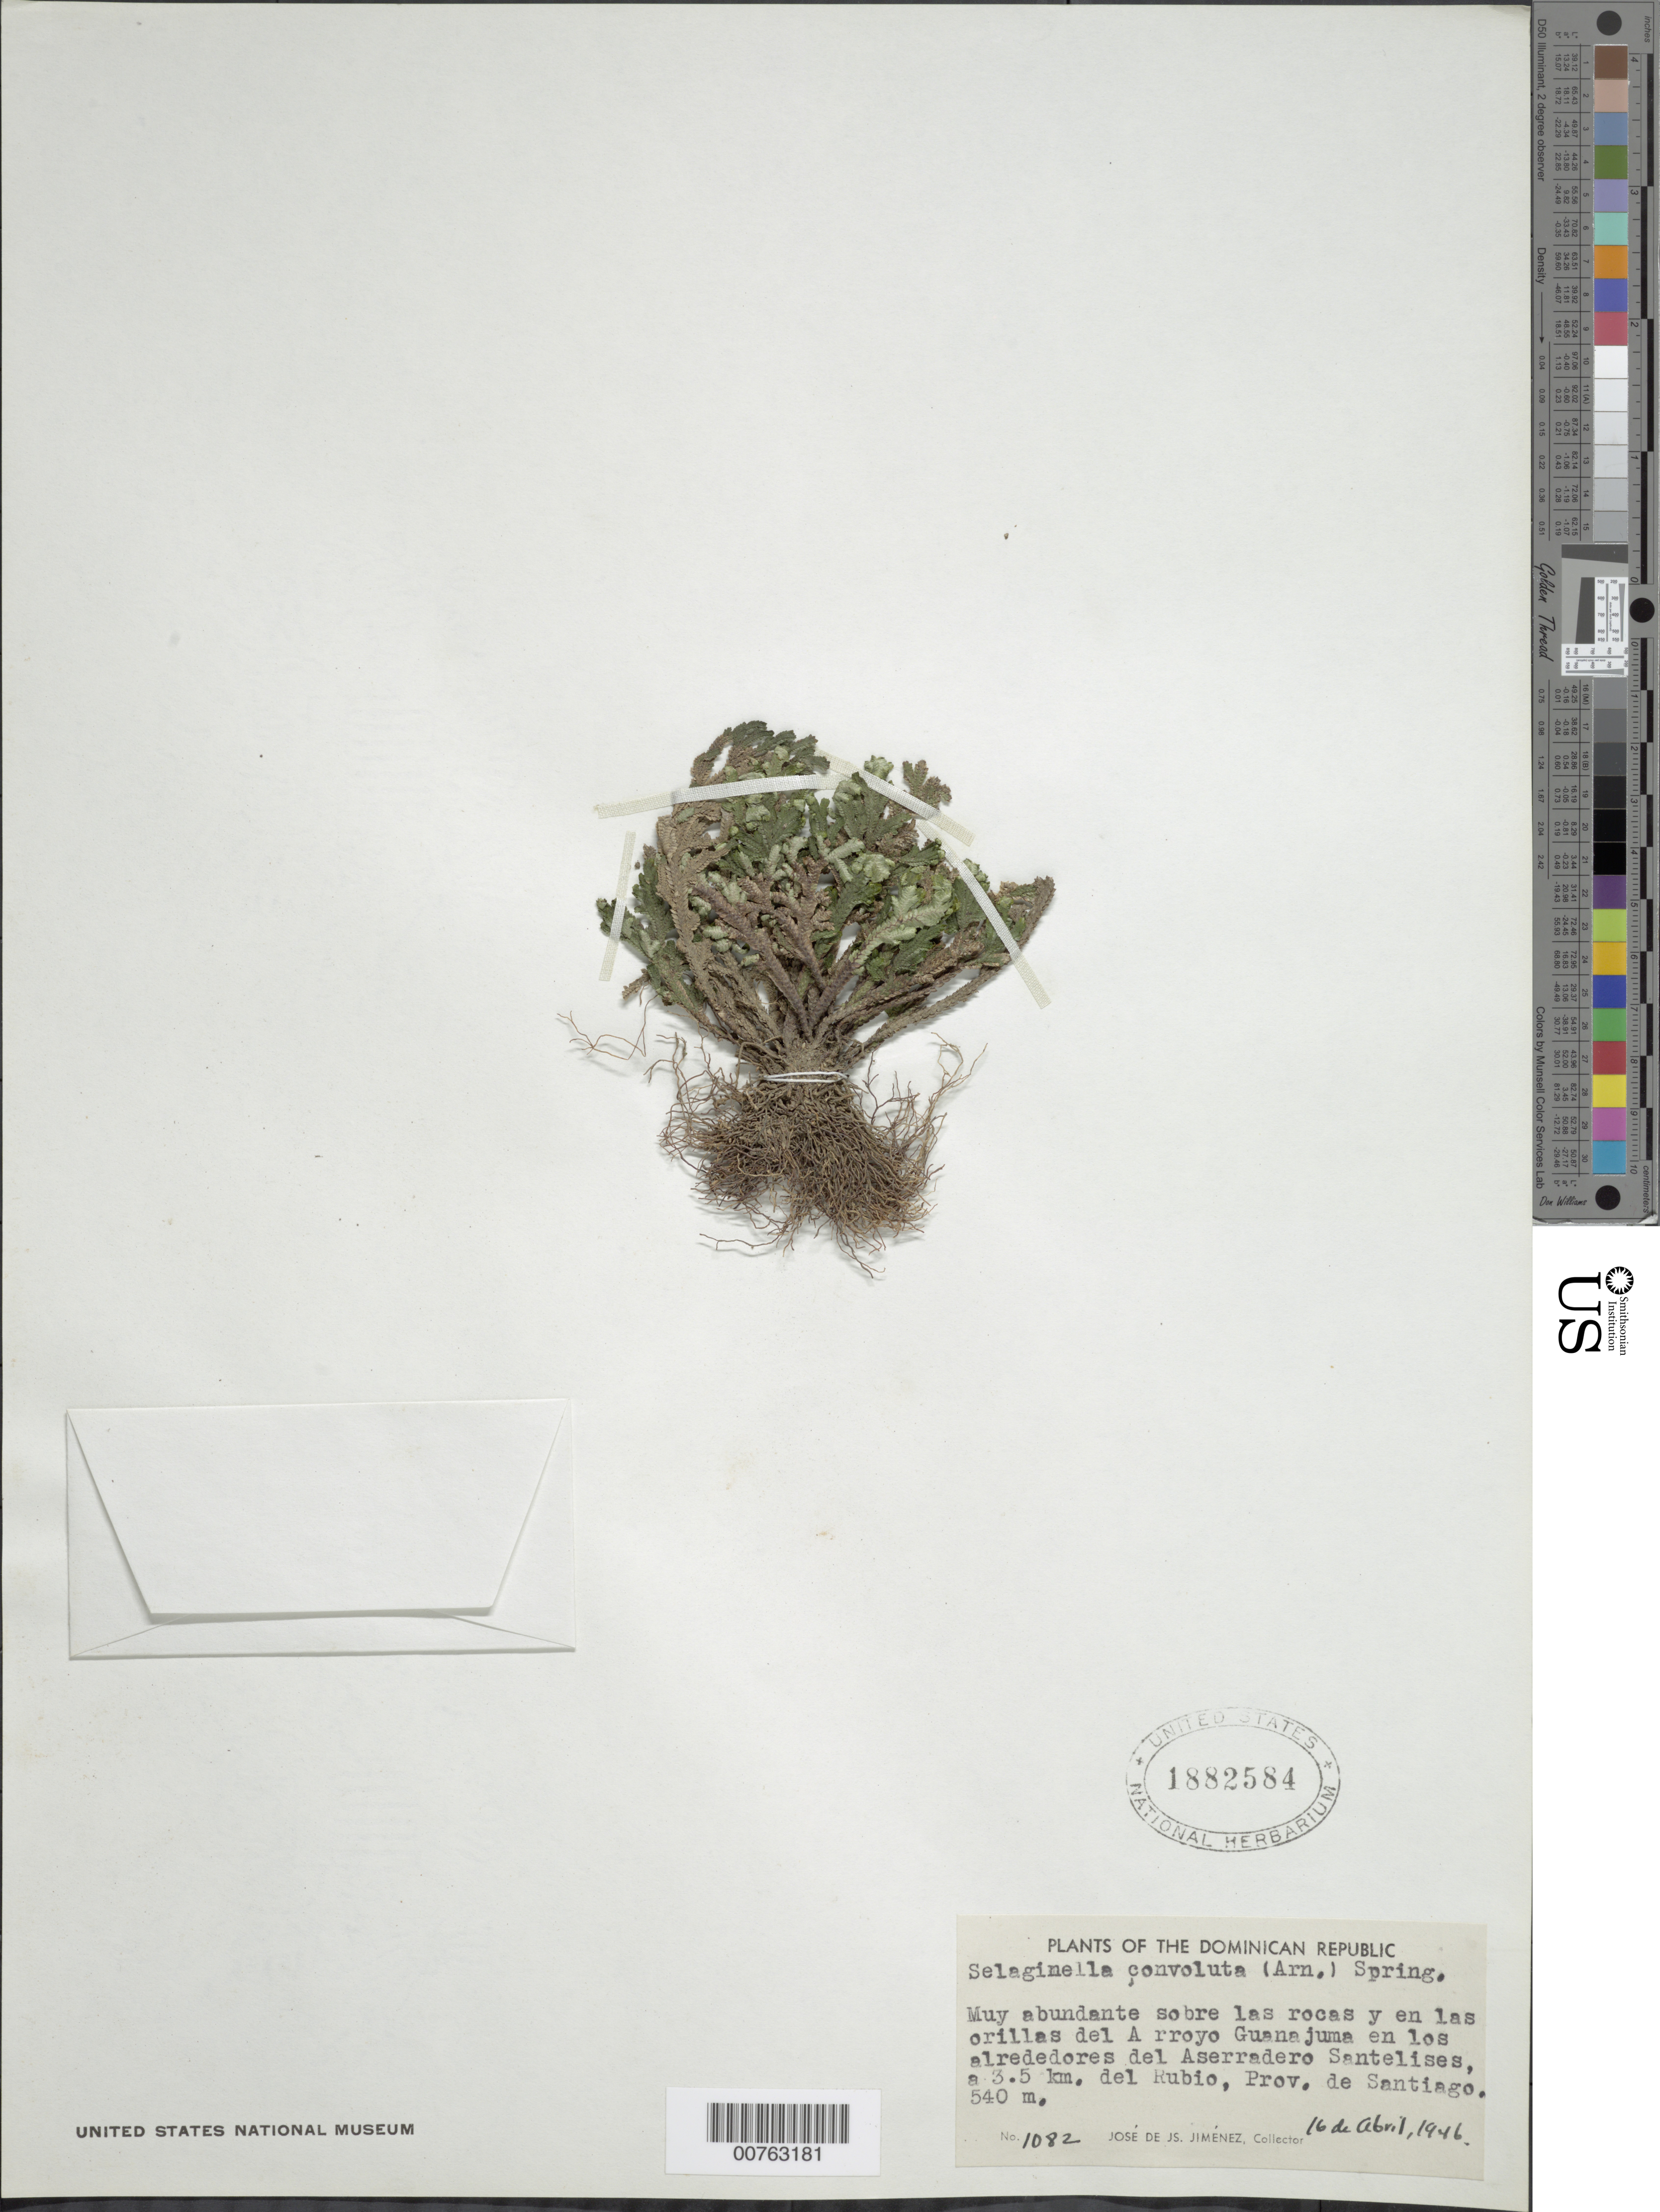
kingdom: Plantae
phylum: Tracheophyta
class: Lycopodiopsida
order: Selaginellales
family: Selaginellaceae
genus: Selaginella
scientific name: Selaginella convoluta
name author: (Arn.) Spring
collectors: J. J. Jiménez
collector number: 1082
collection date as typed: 16 Apr 1946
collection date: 1946-04-16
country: Dominican Republic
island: Hispaniola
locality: Orillas del Arroyo Guanajuma en los alrededores del Aserradero Santelises, a 3.5 km del Rubio. Provincia de Santiago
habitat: Muy abundante sobre las rocas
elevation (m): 540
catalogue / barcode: US 1882584